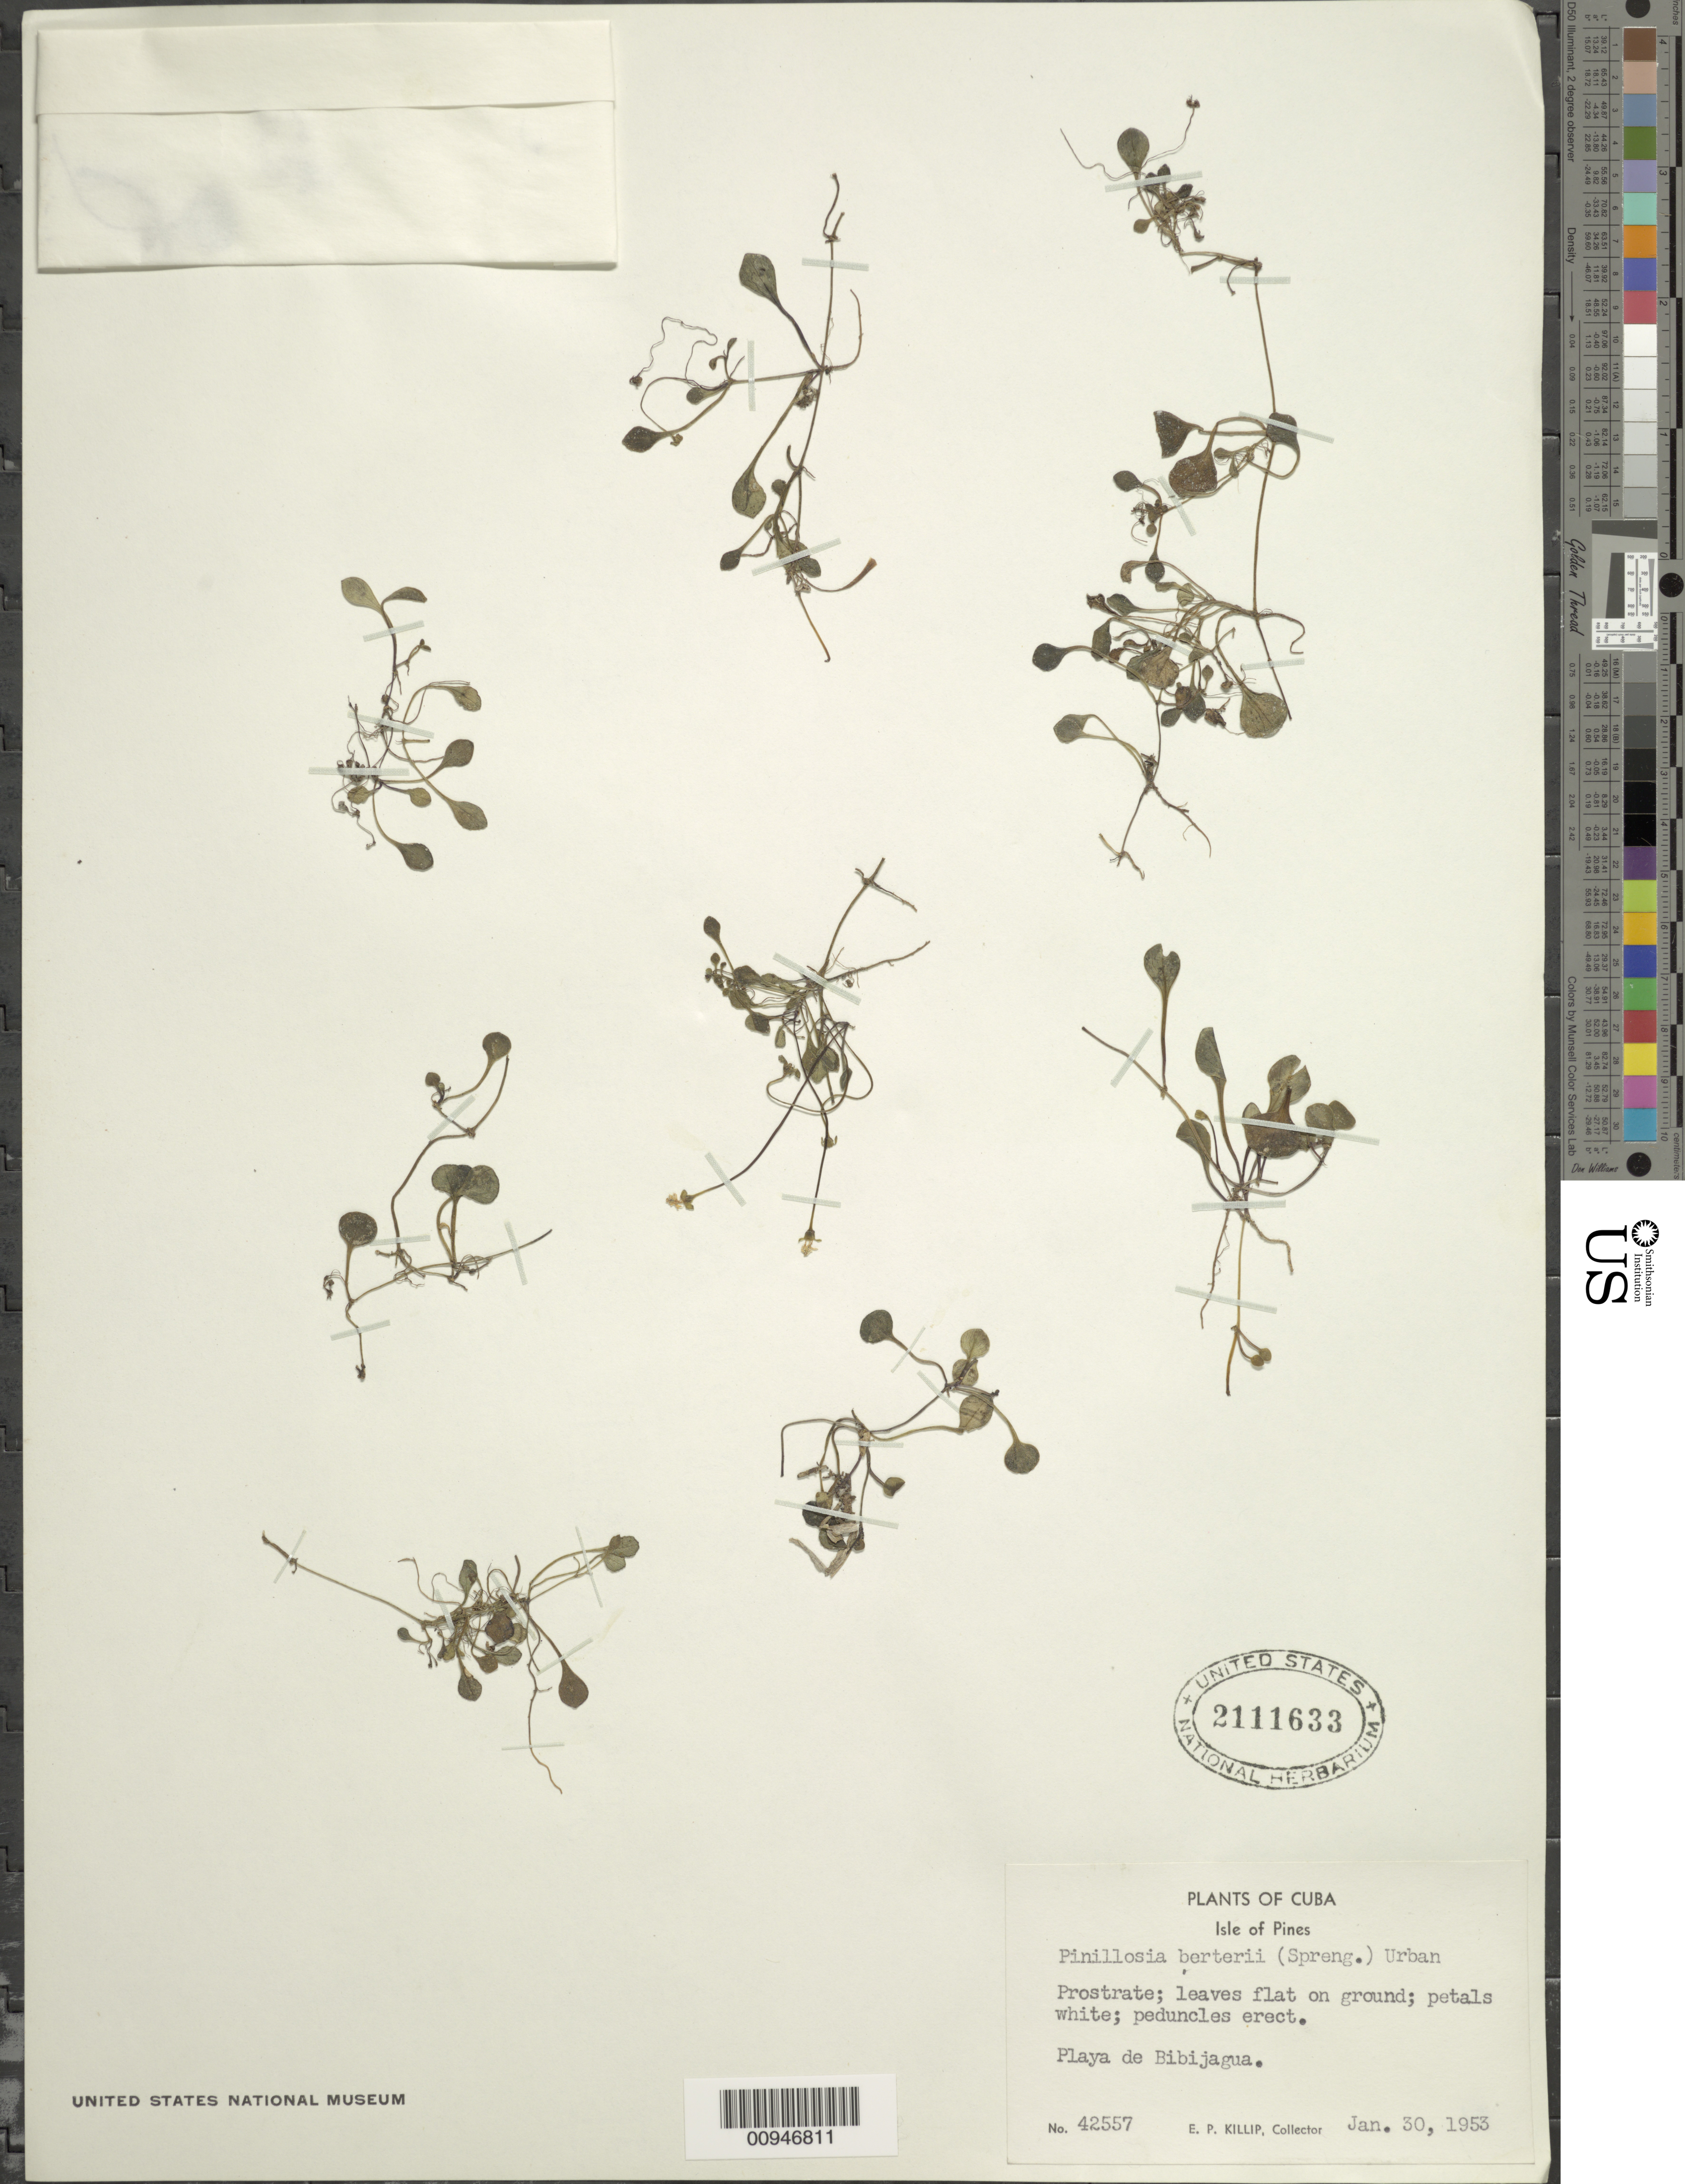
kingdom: Plantae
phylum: Tracheophyta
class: Magnoliopsida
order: Asterales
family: Asteraceae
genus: Pinillosia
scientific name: Pinillosia berteri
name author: (Spreng.) Urb.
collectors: E. P. Killip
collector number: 42557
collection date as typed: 30 Jan 1953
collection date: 1953-01-30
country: Cuba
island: Isla de la Juventud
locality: Playa Bibijagua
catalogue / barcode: US 2111633